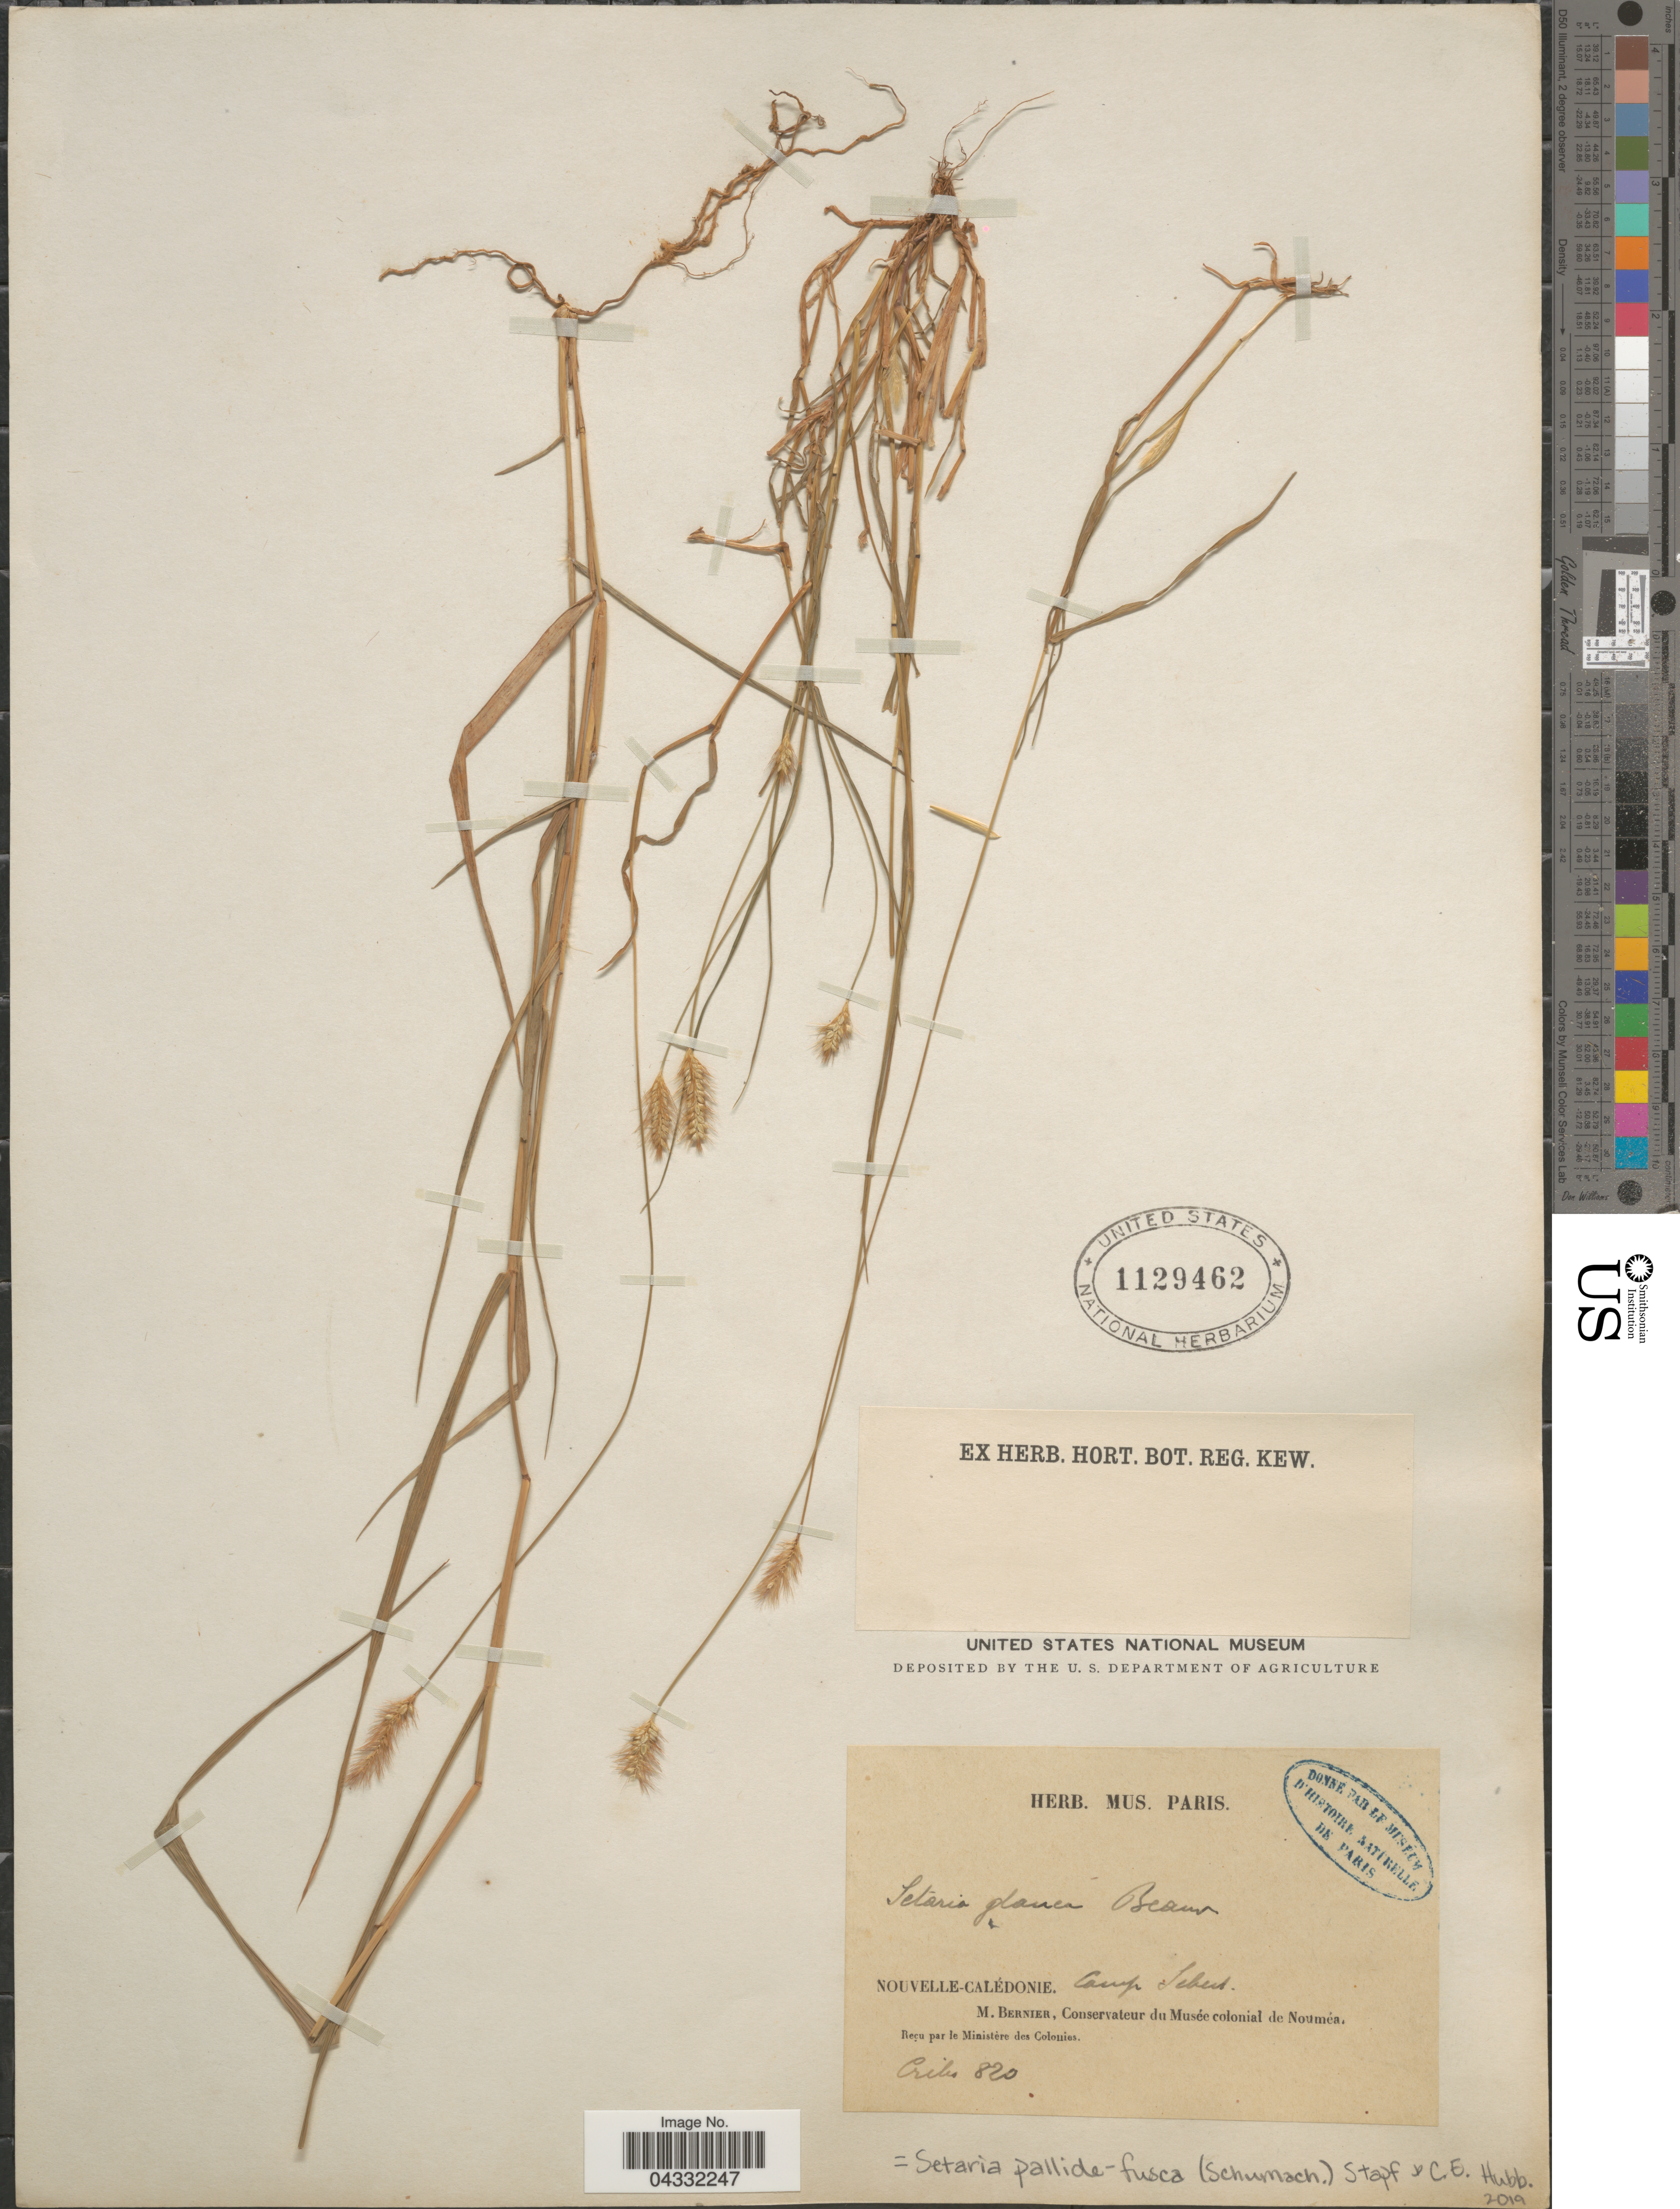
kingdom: Plantae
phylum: Tracheophyta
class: Liliopsida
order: Poales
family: Poaceae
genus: Setaria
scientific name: Setaria pallide-fusca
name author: (Schumach.) Stapf & C.E. Hubb.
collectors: Cribs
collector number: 820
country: New Caledonia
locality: Nouvelle-Calédonie, Camp Sebens [interpreted].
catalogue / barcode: US 1129462